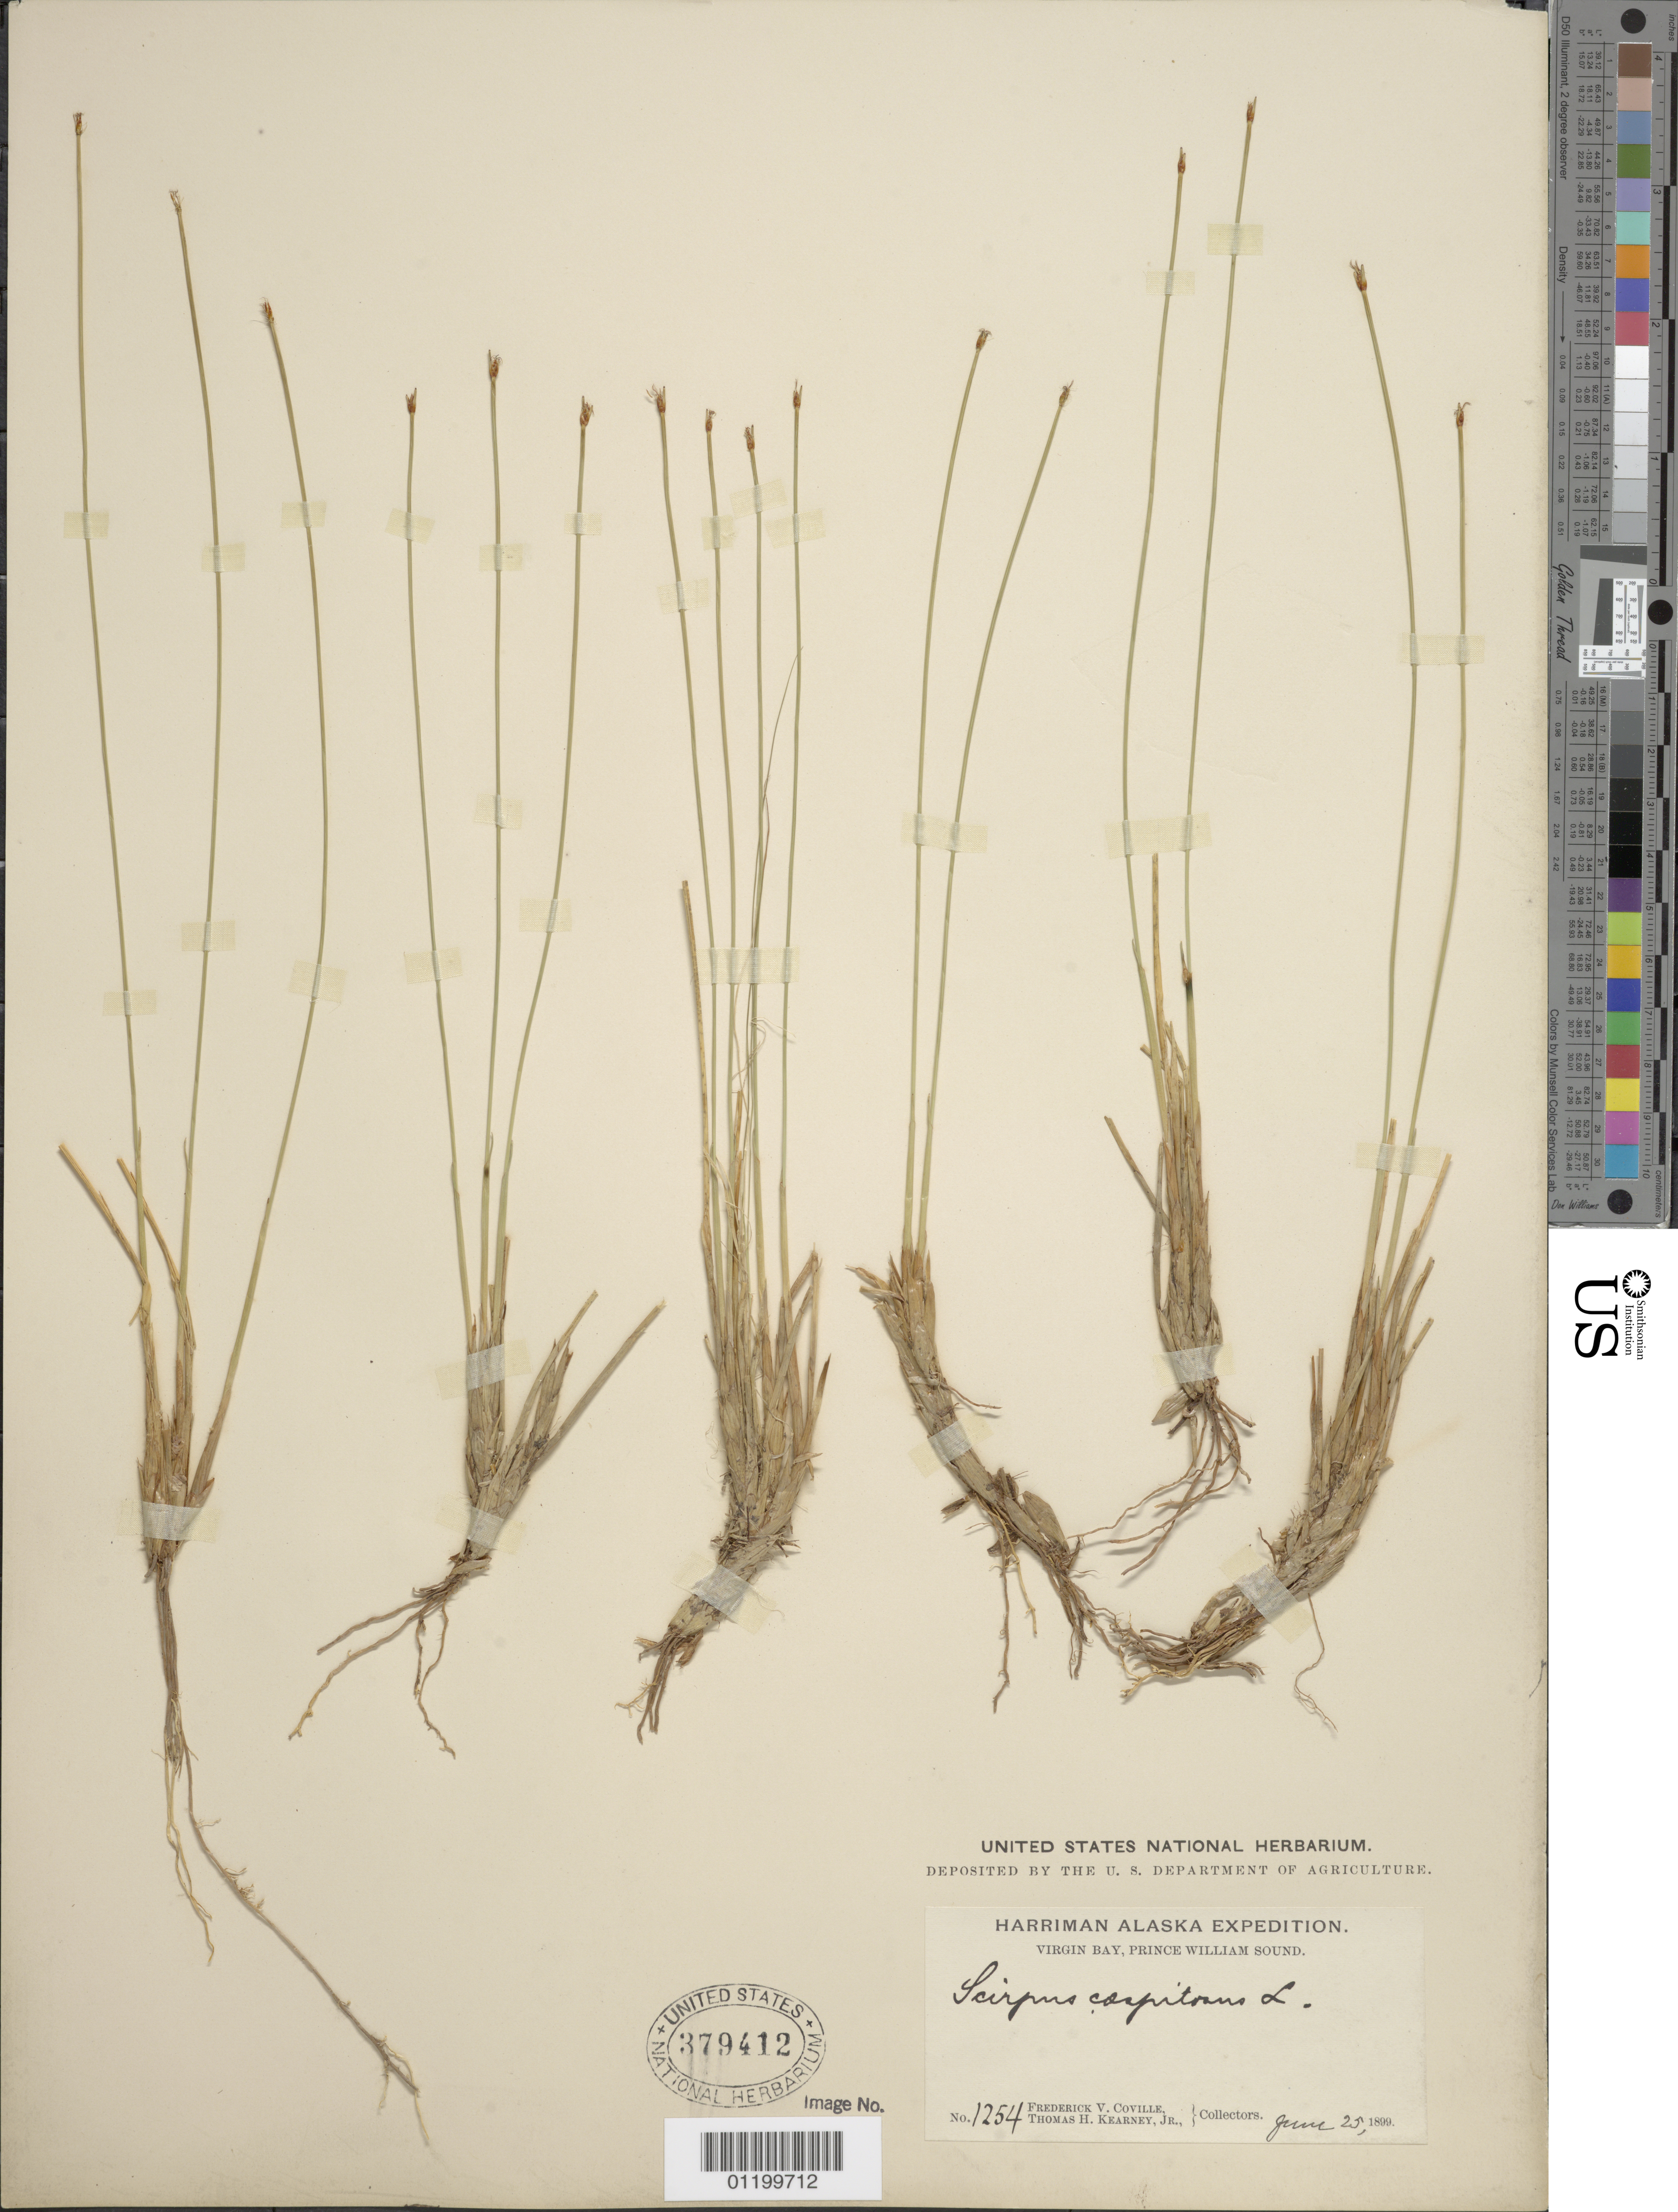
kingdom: Plantae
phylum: Tracheophyta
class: Liliopsida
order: Poales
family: Cyperaceae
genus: Trichophorum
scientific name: Trichophorum cespitosum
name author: (L.) Hartm.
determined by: Strong, Mark T., (BOT), Smithsonian Institution - National Museum of Natural History (UNITED STATES)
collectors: F. V. Coville & T. H. Kearney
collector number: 1254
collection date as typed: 25 Jun 1899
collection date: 1899-06-25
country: United States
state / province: Alaska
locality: Virgin Bay, Prince William Sound.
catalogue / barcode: US 379412